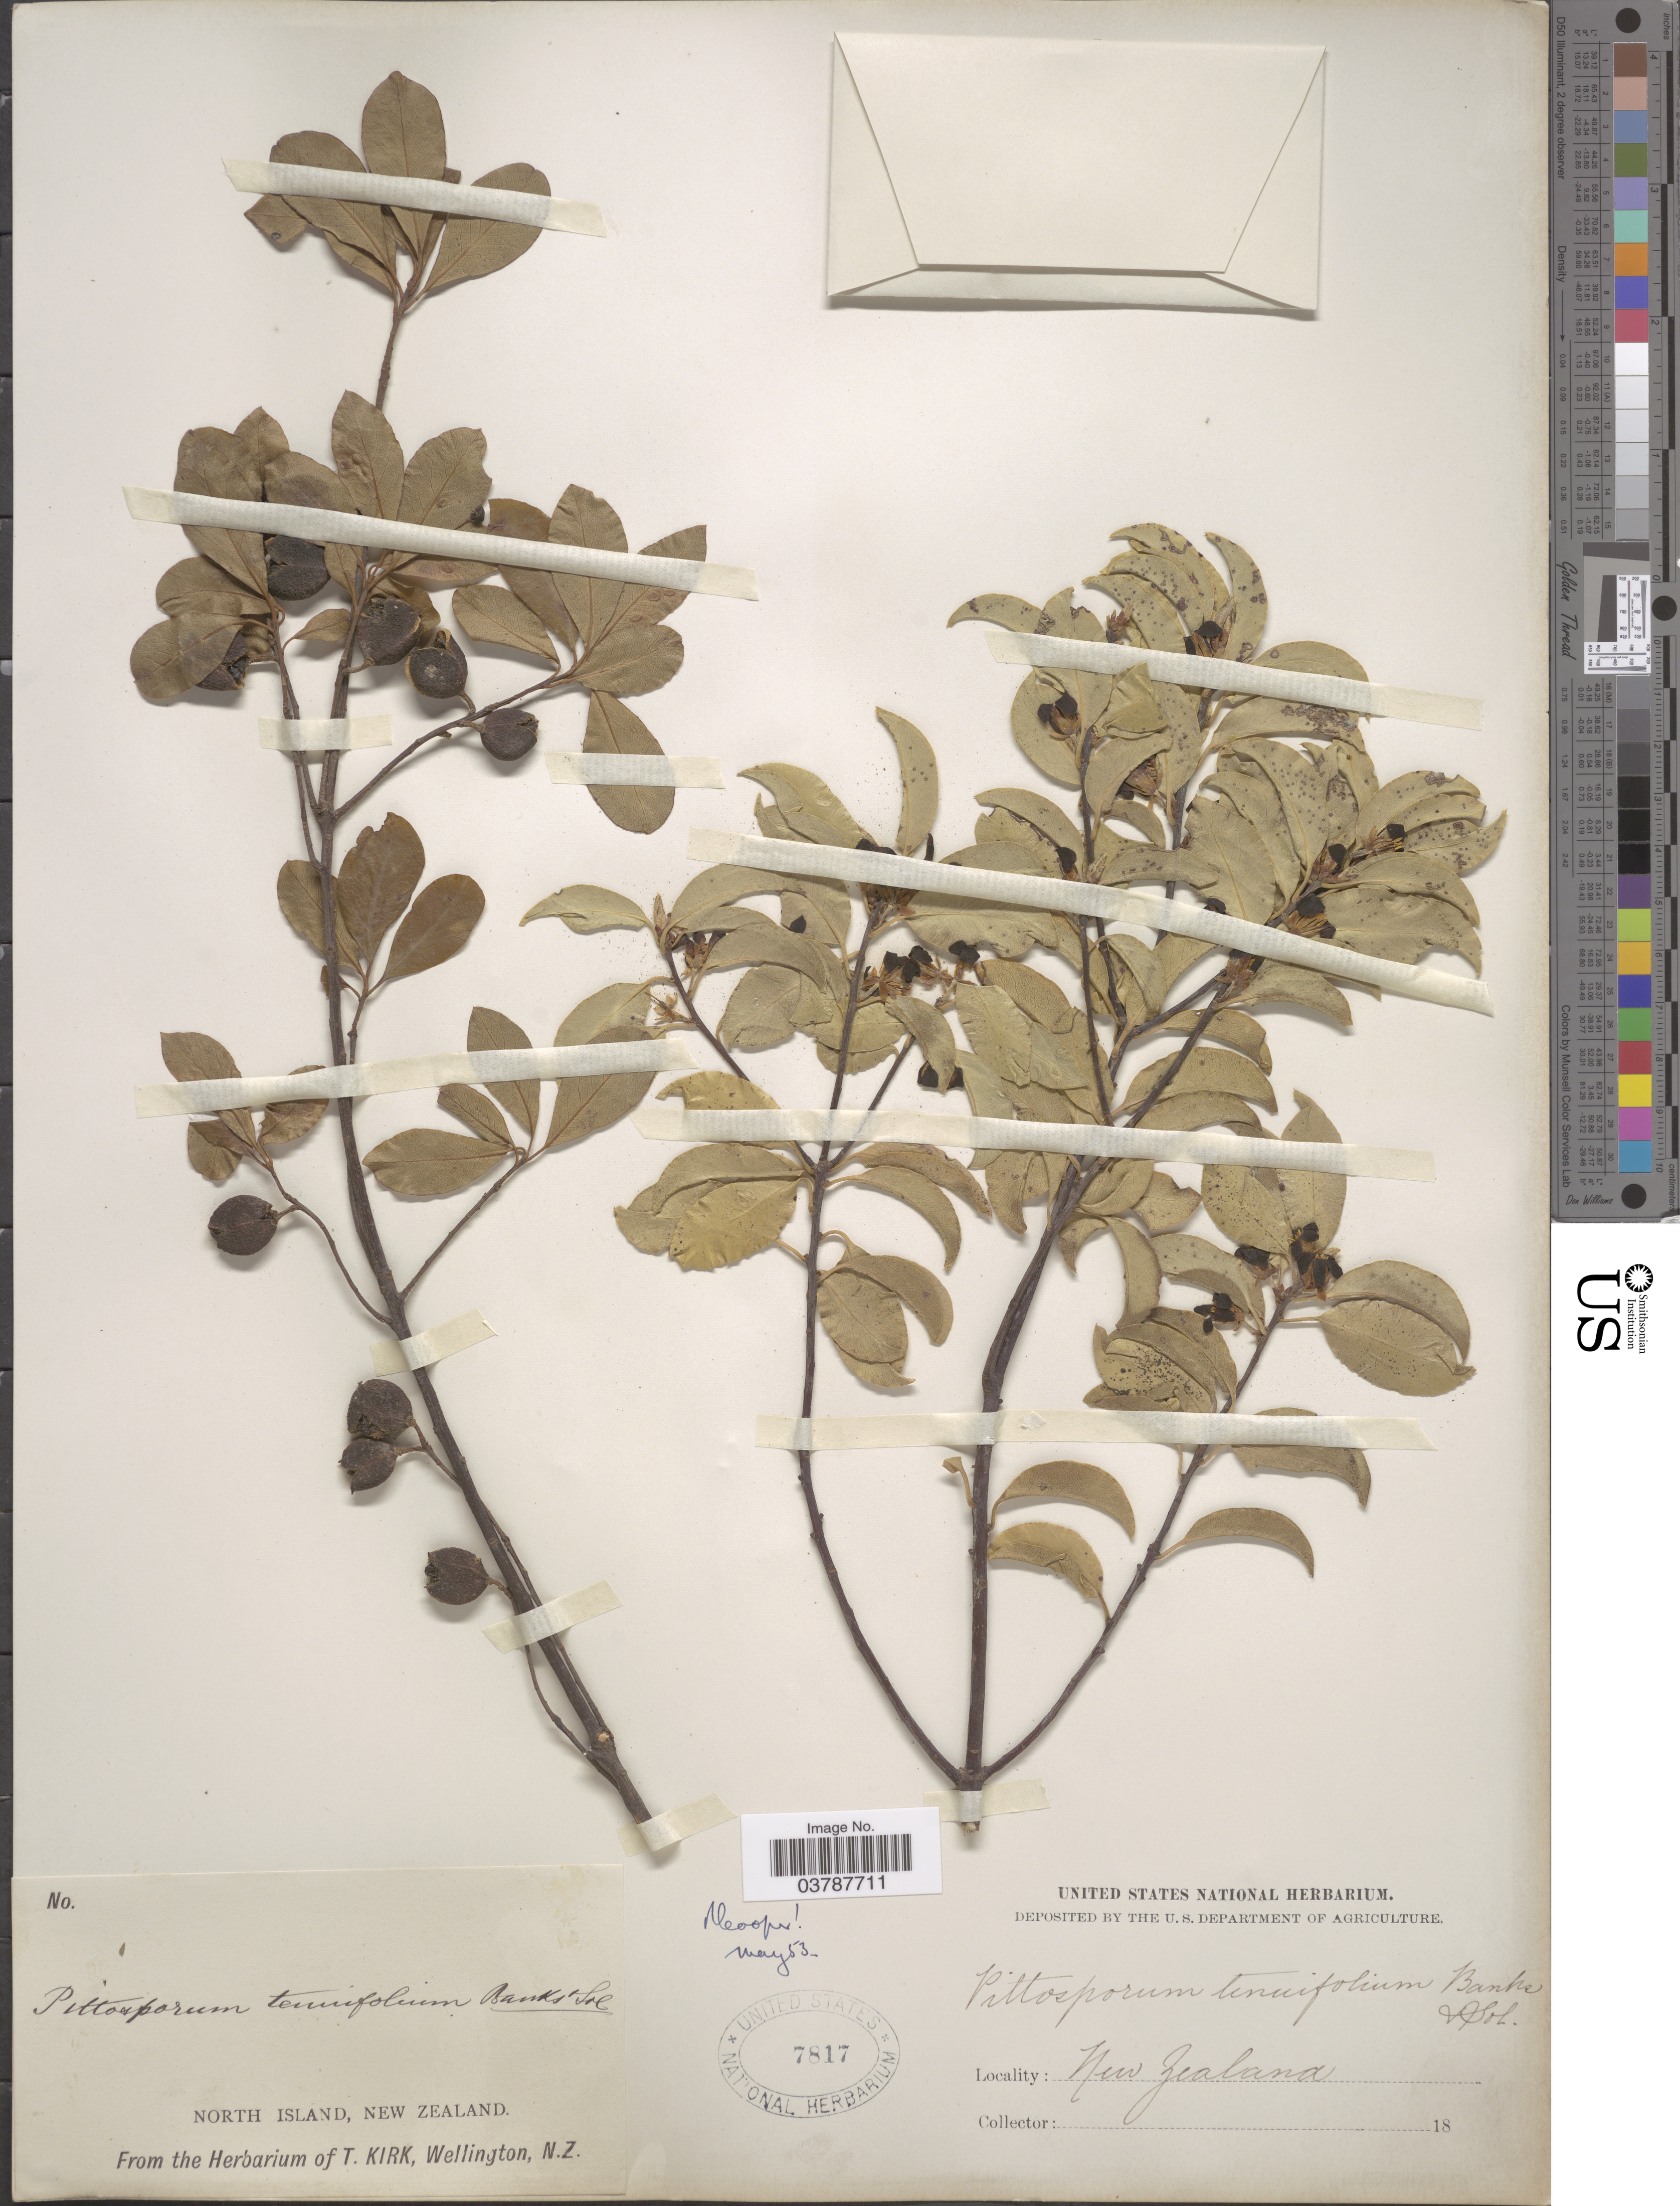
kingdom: Plantae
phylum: Tracheophyta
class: Magnoliopsida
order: Apiales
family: Pittosporaceae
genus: Pittosporum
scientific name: Pittosporum tenuifolium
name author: Gaertn.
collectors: ex herb. T. Kirk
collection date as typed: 18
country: New Zealand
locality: North Island.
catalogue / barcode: US 7817